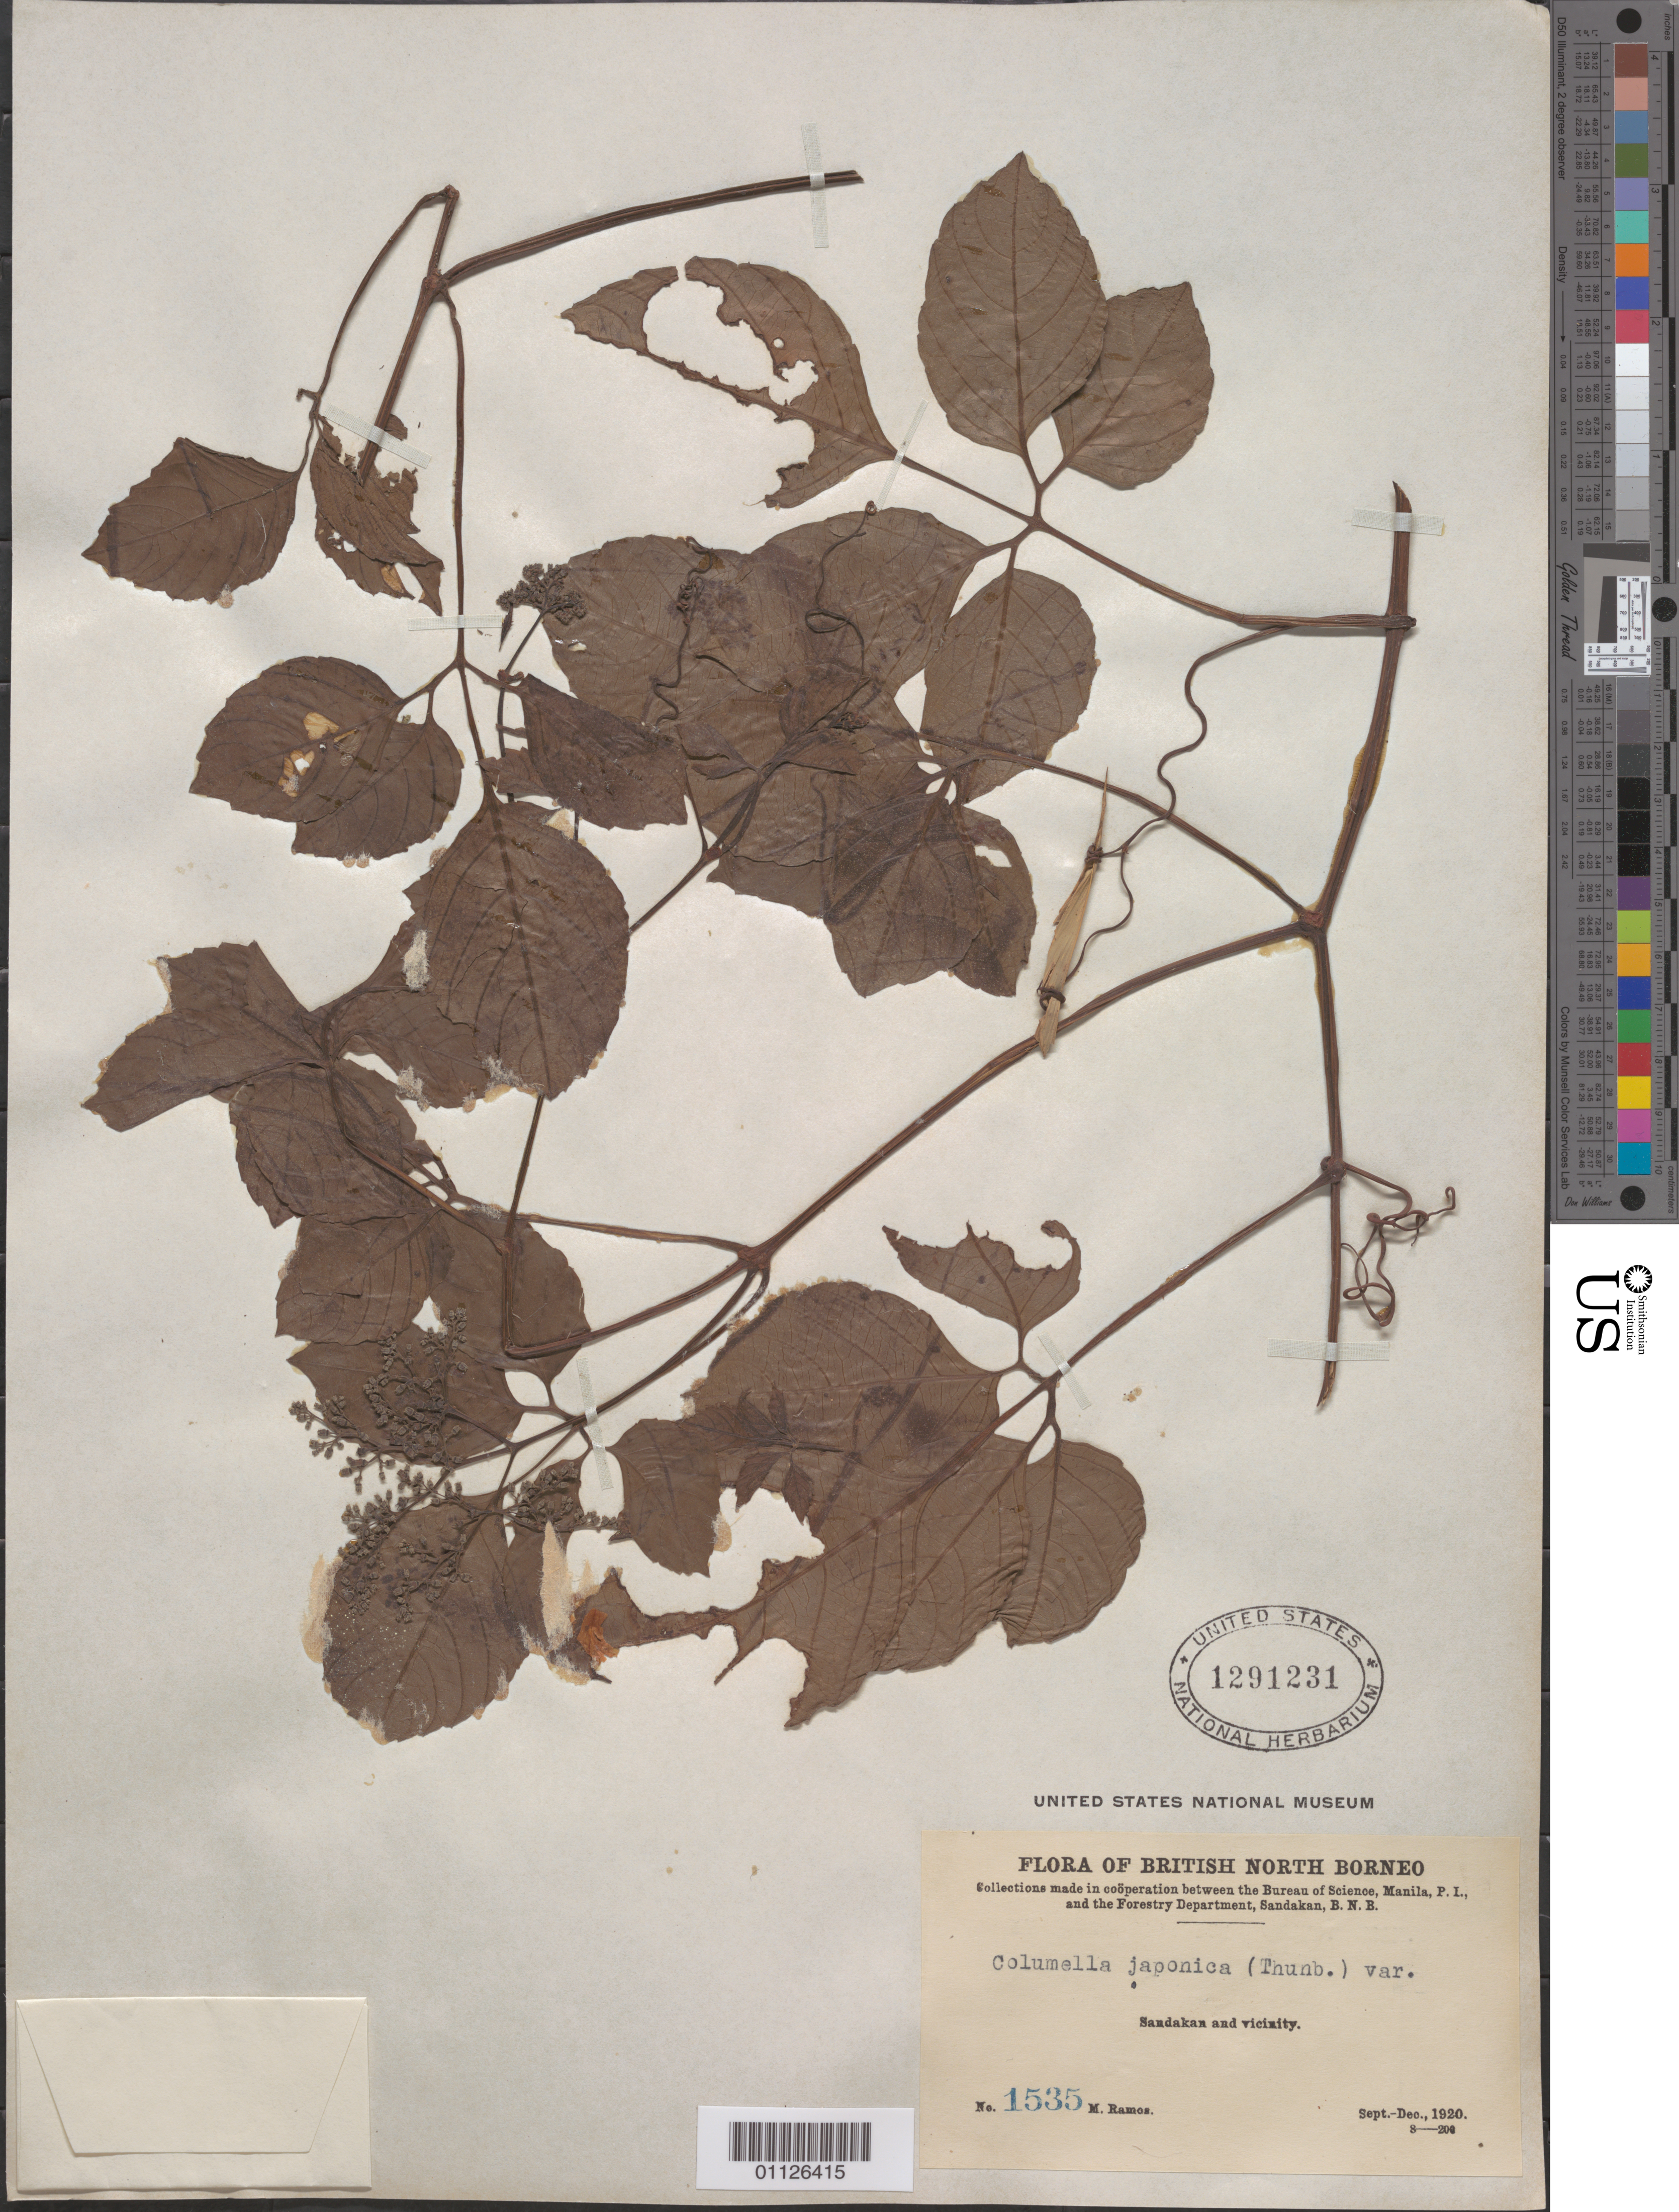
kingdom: Plantae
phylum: Tracheophyta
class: Magnoliopsida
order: Vitales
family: Vitaceae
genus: Causonis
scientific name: Causonis japonica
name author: (Thunb.) Raf.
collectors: M. Ramos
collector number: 1535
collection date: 1920-09/1920-12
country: Malaysia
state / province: Sabah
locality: Sandakan and vicinity.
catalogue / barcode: US 1291231